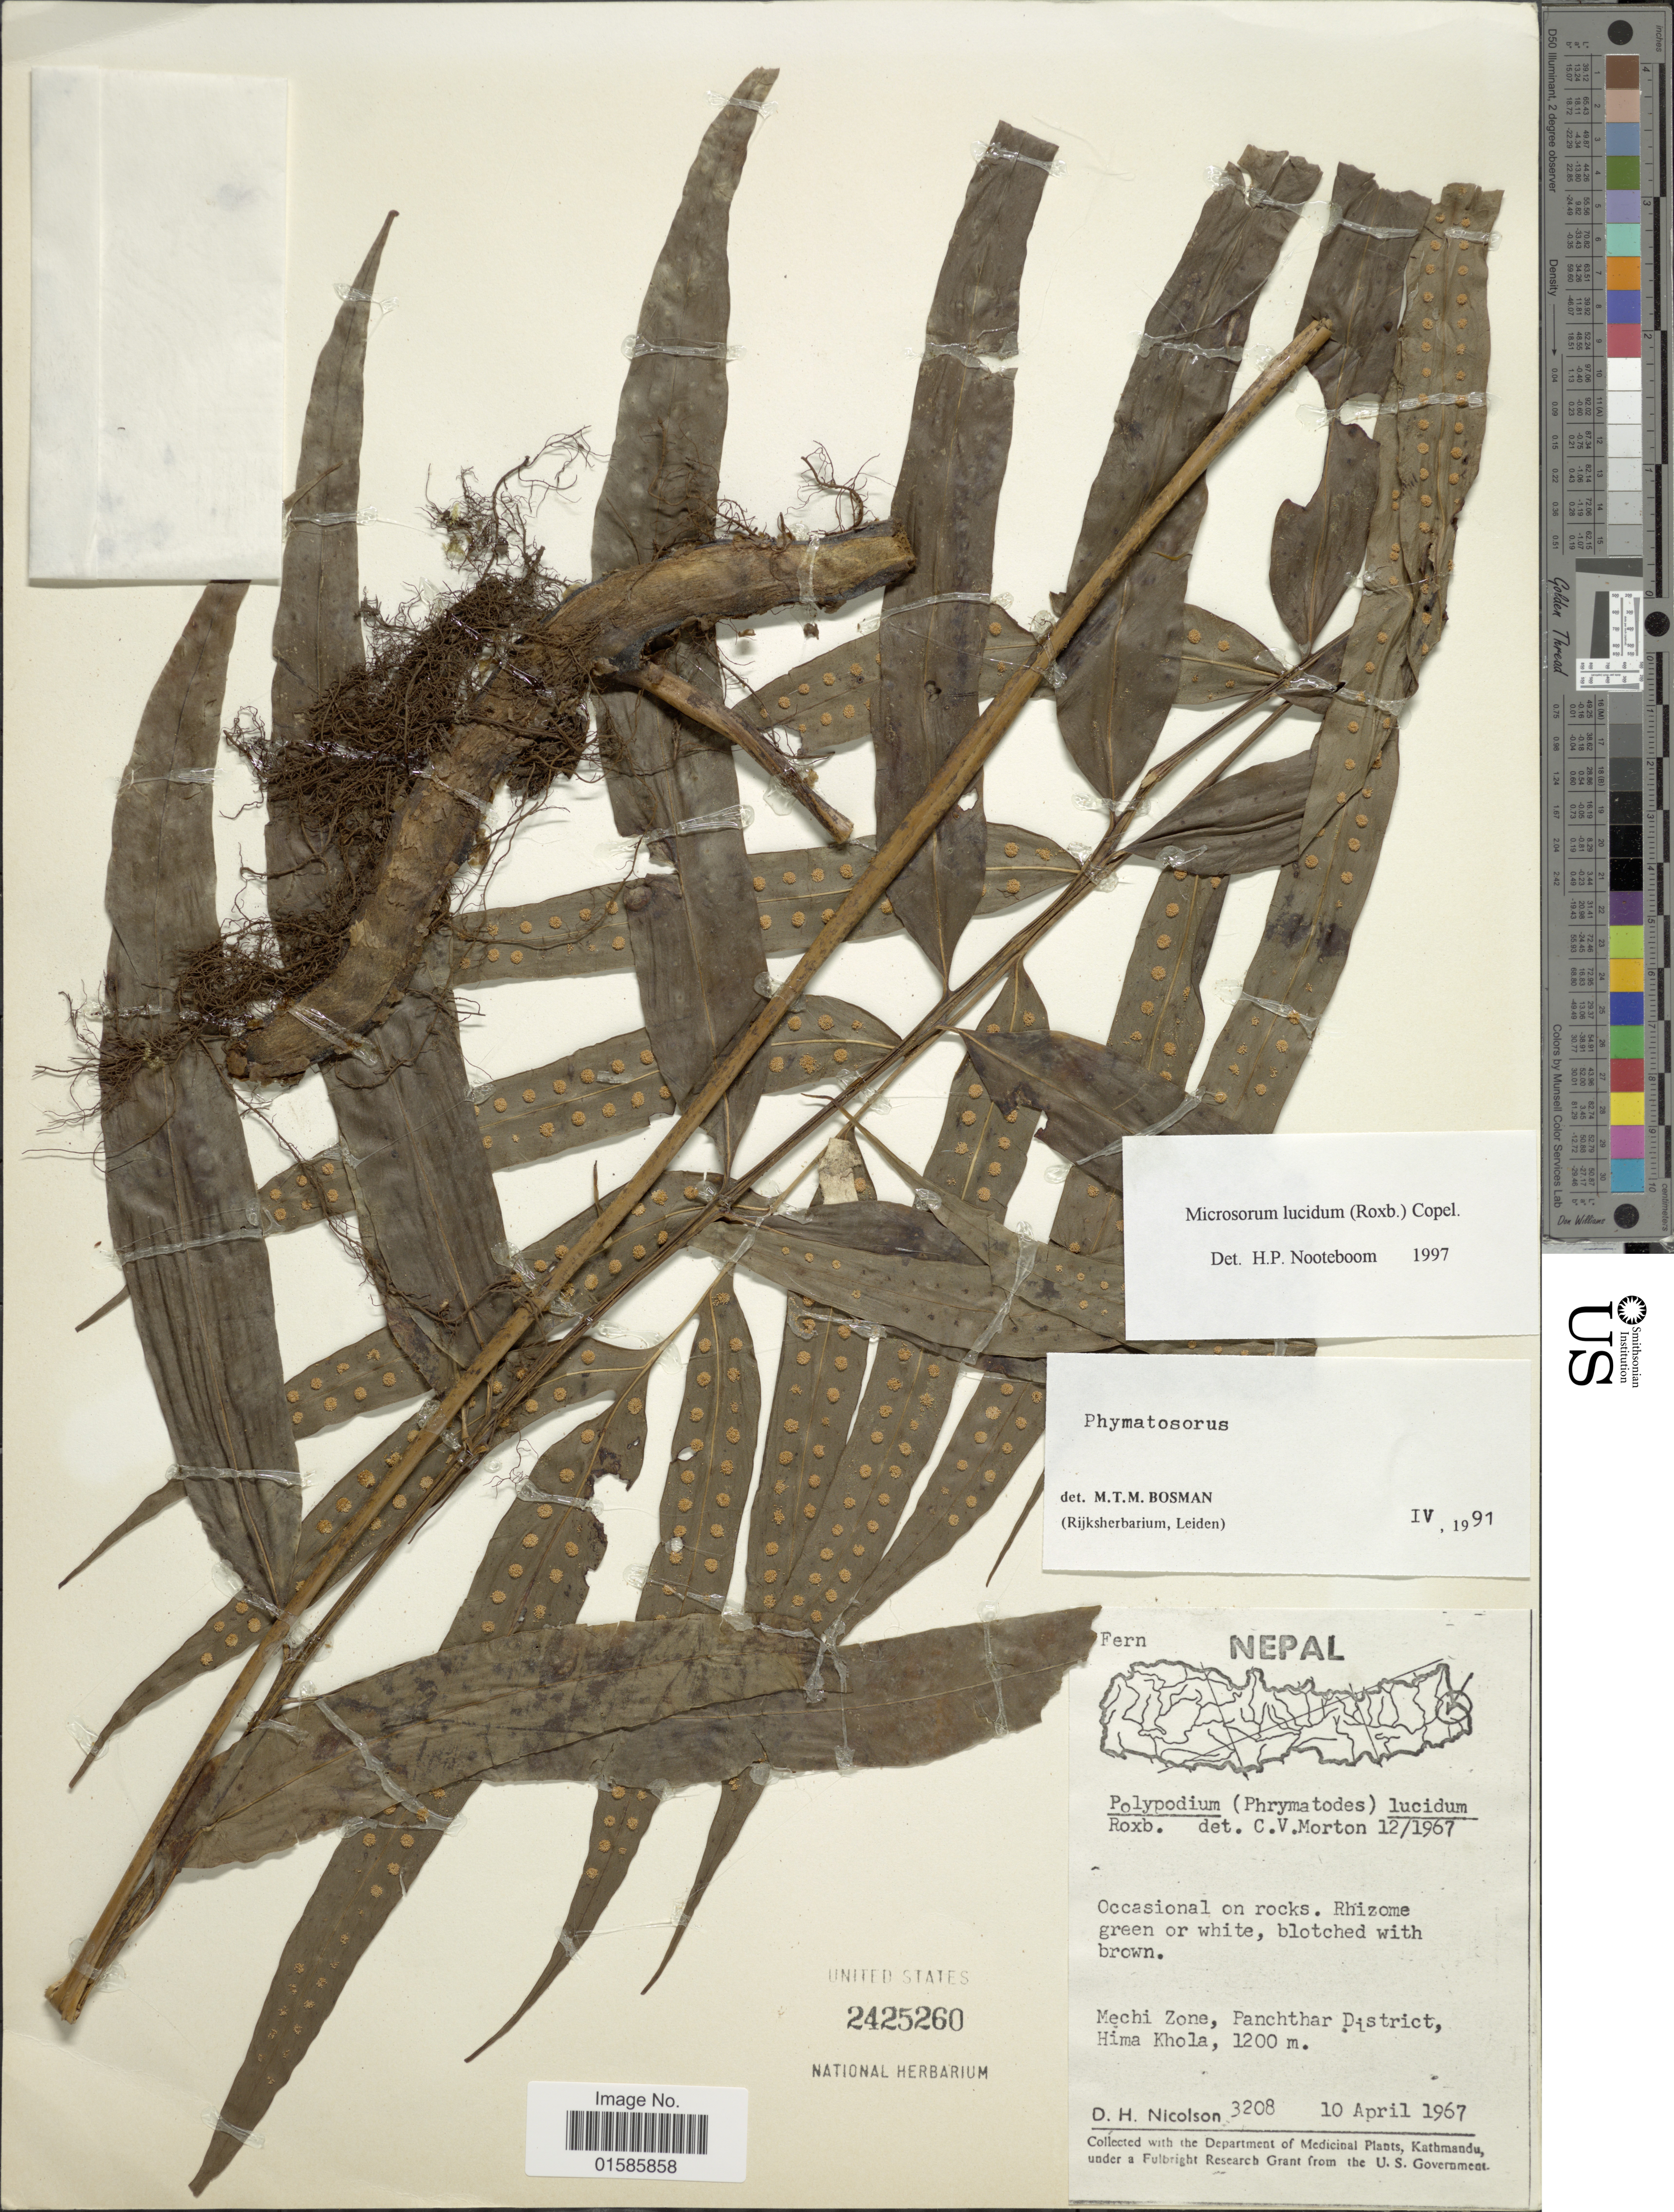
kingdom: Plantae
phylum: Tracheophyta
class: Polypodiopsida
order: Polypodiales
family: Polypodiaceae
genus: Microsorum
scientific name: Microsorum lucidum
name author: (Roxb. ex Griff.) Copel.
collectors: D. H. Nicolson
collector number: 3208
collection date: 1967-04-10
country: Nepal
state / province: Mechi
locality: Mechi Zone, Panchtar District, Hima Khola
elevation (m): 1200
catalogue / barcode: US 2425260